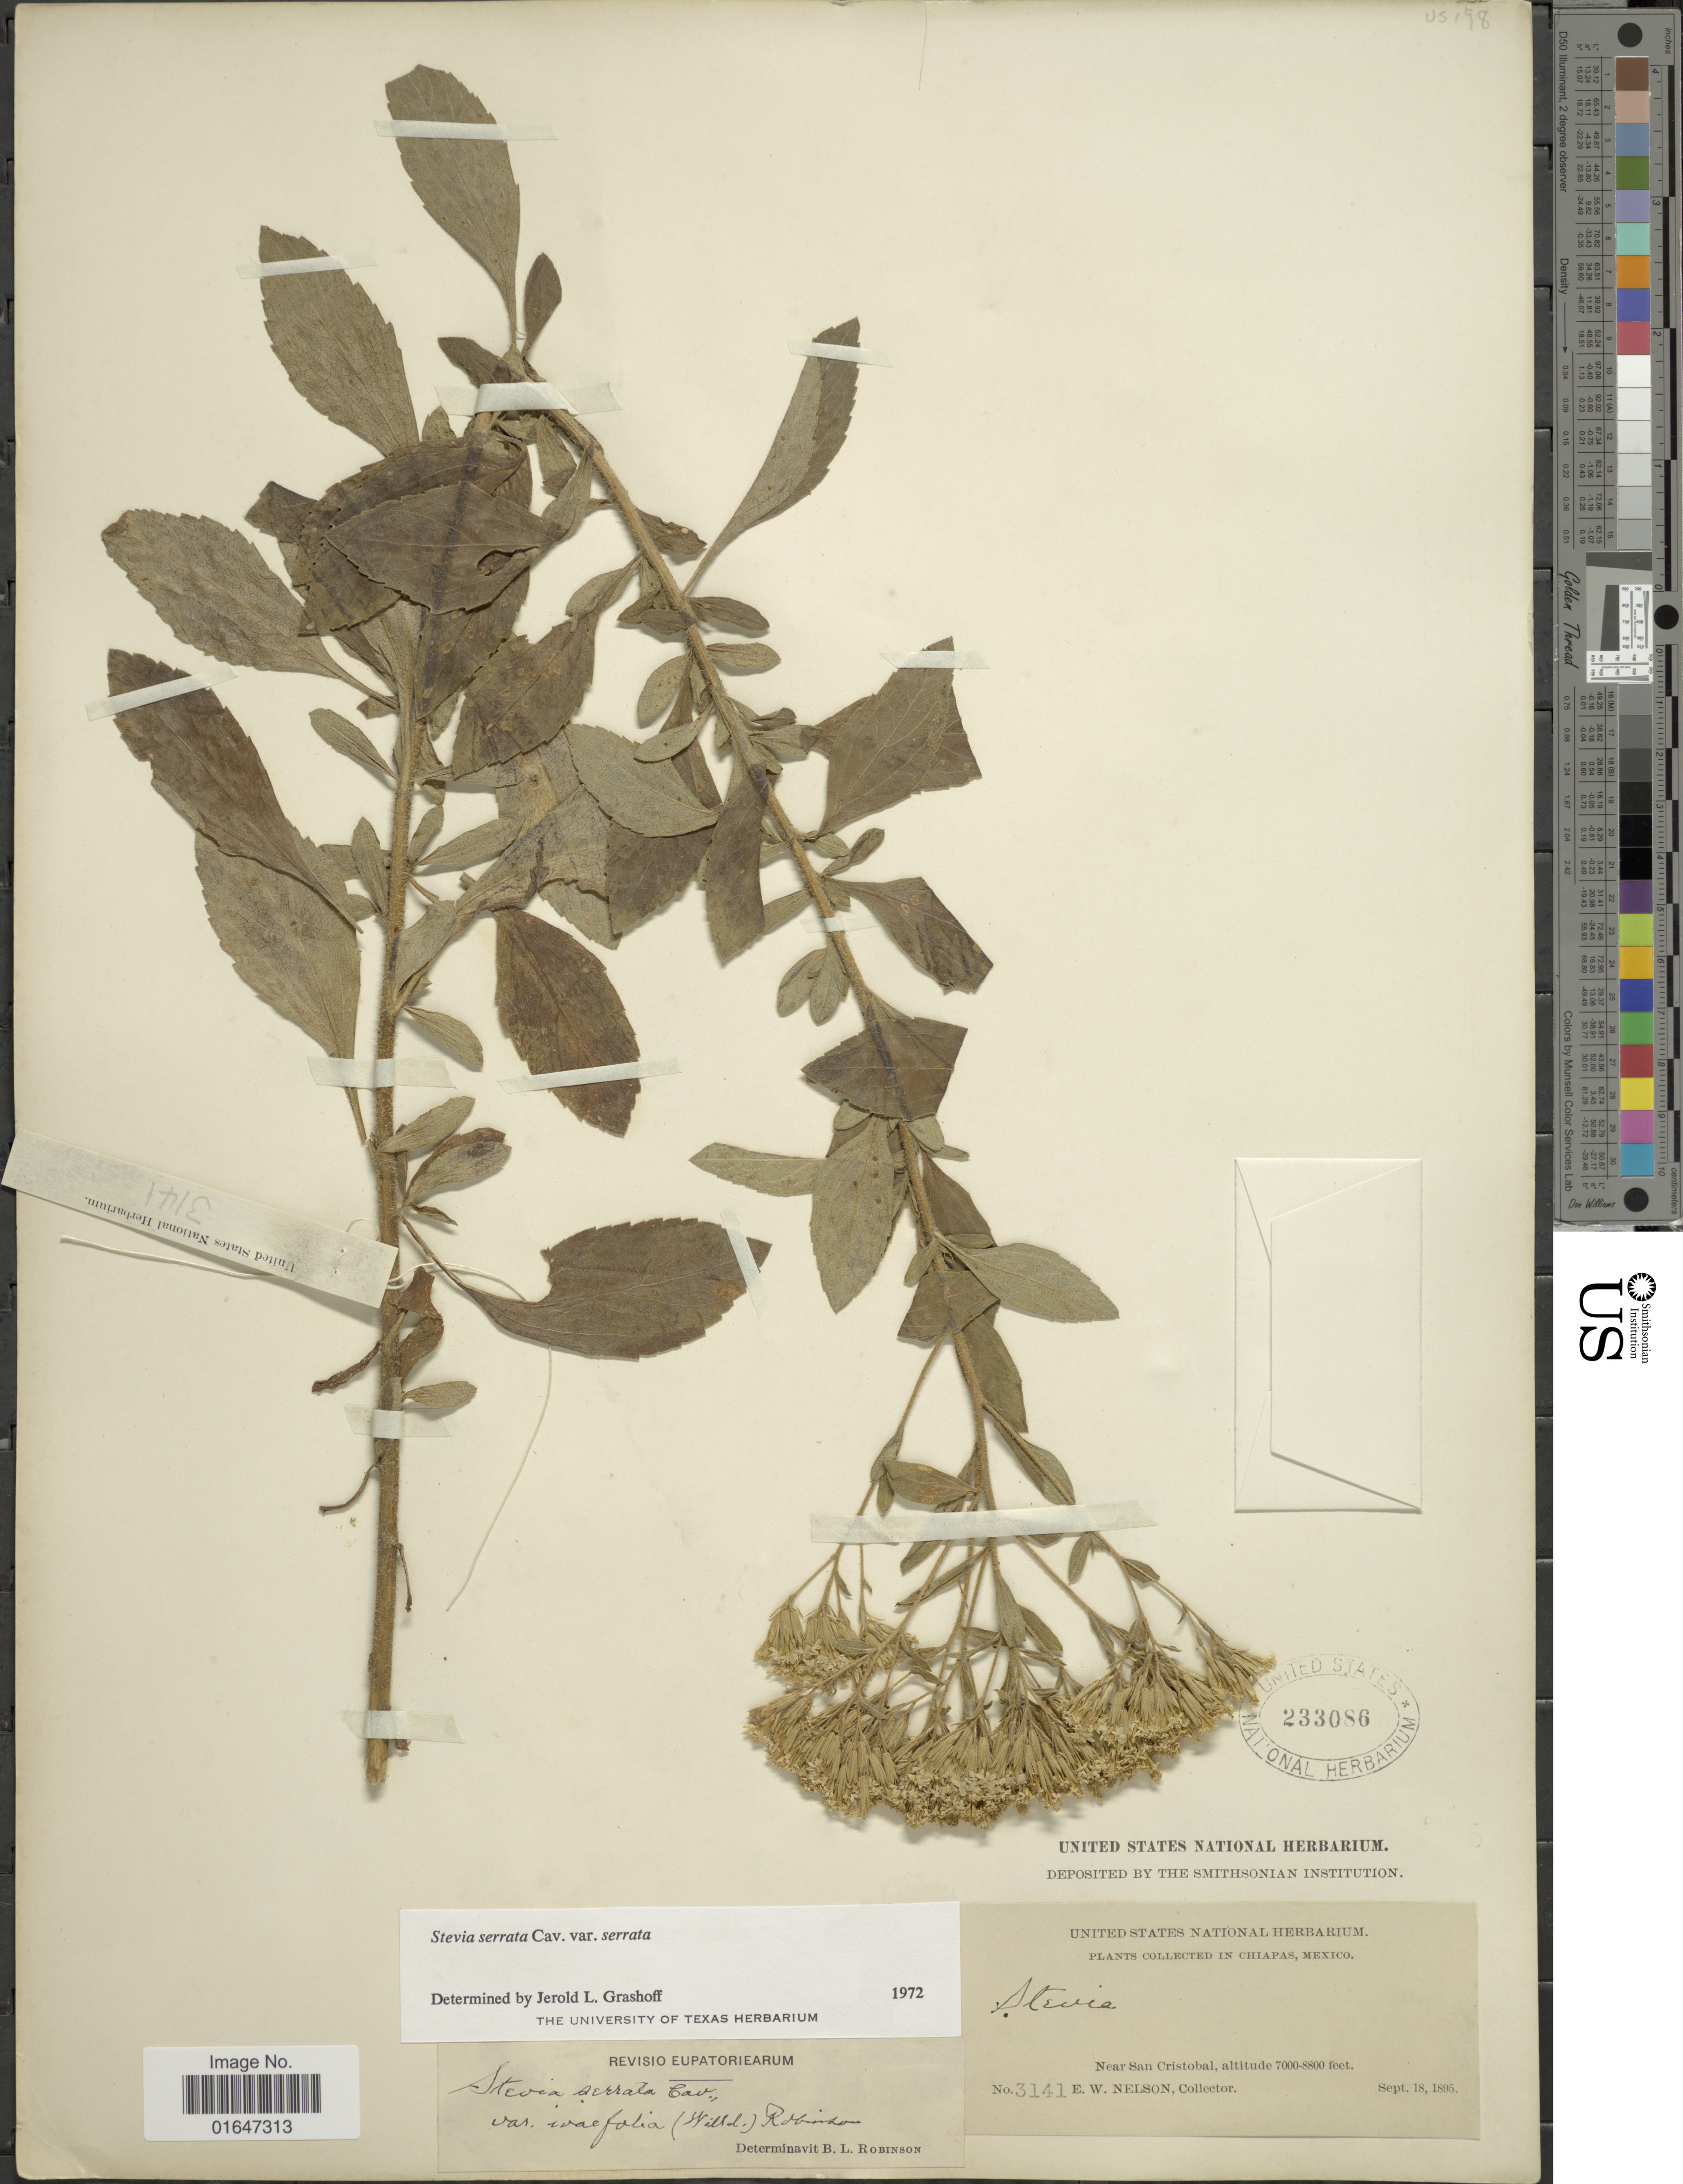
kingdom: Plantae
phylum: Tracheophyta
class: Magnoliopsida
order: Asterales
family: Asteraceae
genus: Stevia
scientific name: Stevia serrata var. serrata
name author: Cav.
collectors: E. W. Nelson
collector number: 3141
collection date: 1895-09-18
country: Mexico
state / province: Chiapas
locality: Near San Cristobal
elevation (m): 2134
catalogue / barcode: US 233086